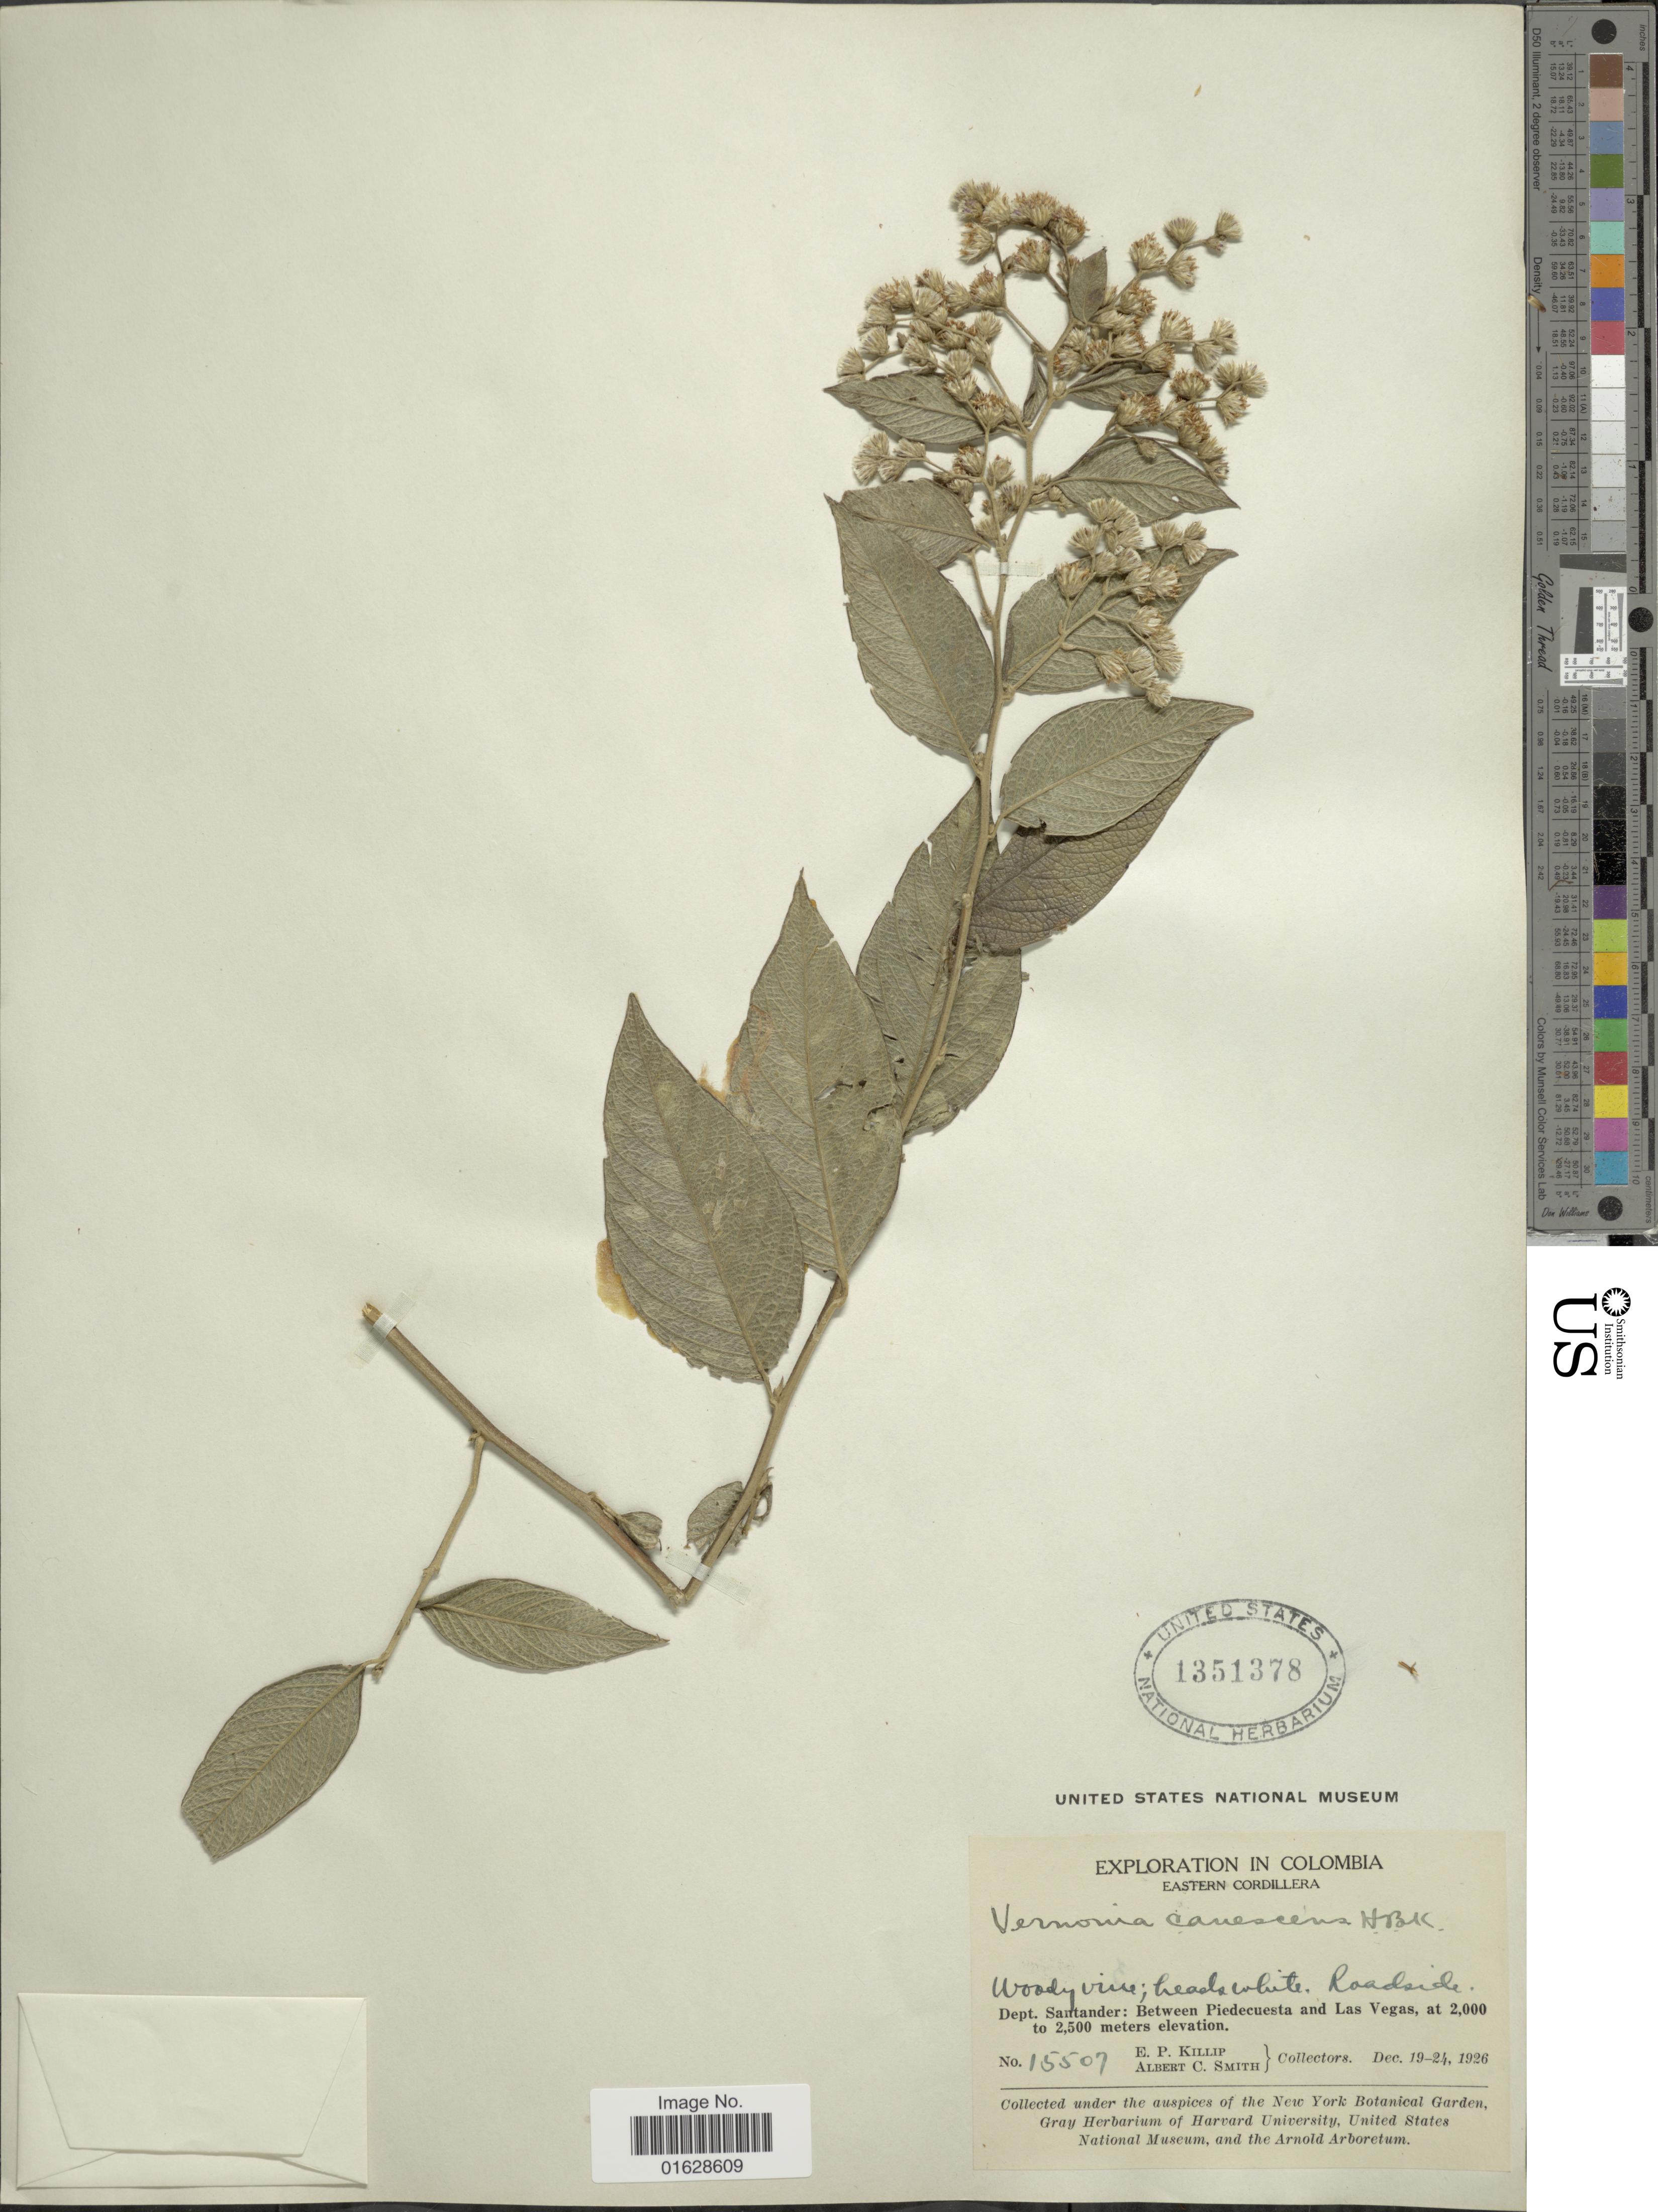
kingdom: Plantae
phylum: Tracheophyta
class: Magnoliopsida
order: Asterales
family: Asteraceae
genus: Lepidaploa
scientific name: Lepidaploa canescens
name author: (Kunth) H. Rob.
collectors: E. P. Killip & A. C. Smith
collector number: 15507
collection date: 1926-12-19/1926-12-24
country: Colombia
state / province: Santander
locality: Colombia. Dept. Santander: Between piedecuesta and Las Vegas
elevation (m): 2000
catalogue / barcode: US 1351378